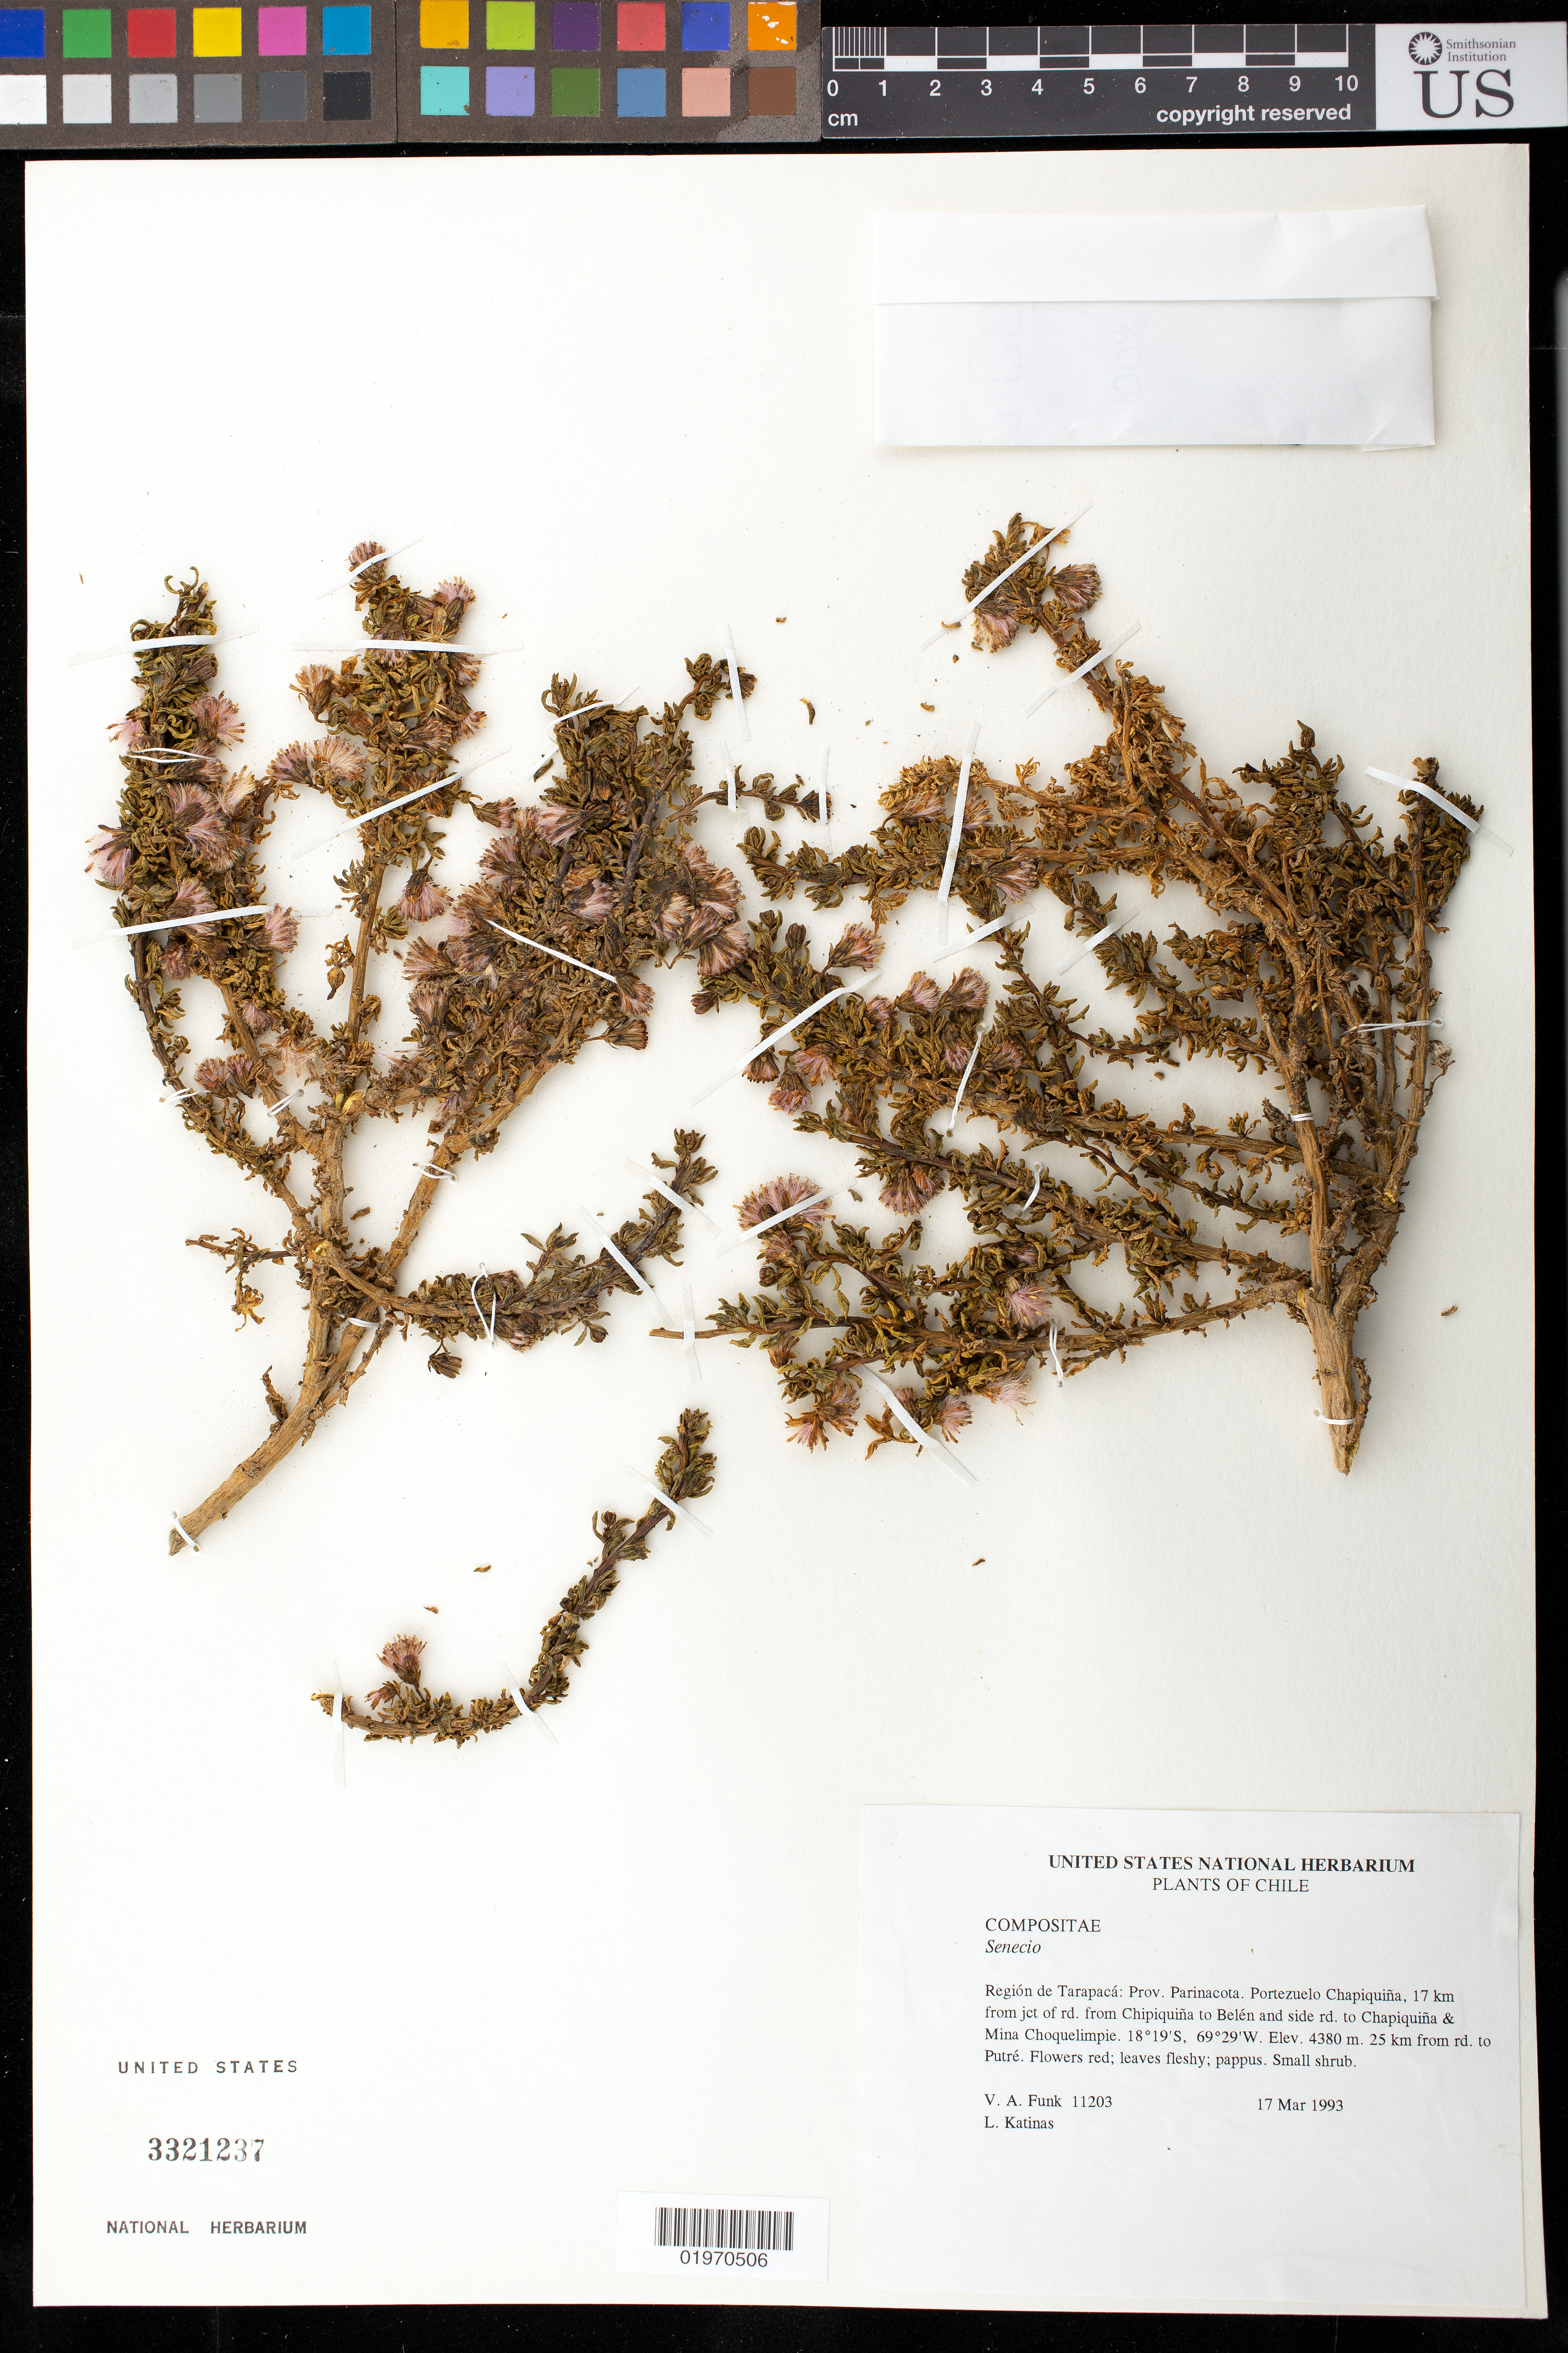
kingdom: Plantae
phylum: Tracheophyta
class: Magnoliopsida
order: Asterales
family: Asteraceae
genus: Senecio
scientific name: Senecio sp.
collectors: V. Funk & L. Katinas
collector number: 11203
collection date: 1993-03-17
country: Chile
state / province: Tarapacá (I)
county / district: Parinacota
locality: Portezuelo Chapiquiña, 17 km from jct of rd. from Chapiquiña to Belén and side rr. to Chapiquiña & Mina Choquelimpie. 25 km from rd. to Putré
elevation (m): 4380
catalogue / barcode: US 3321237